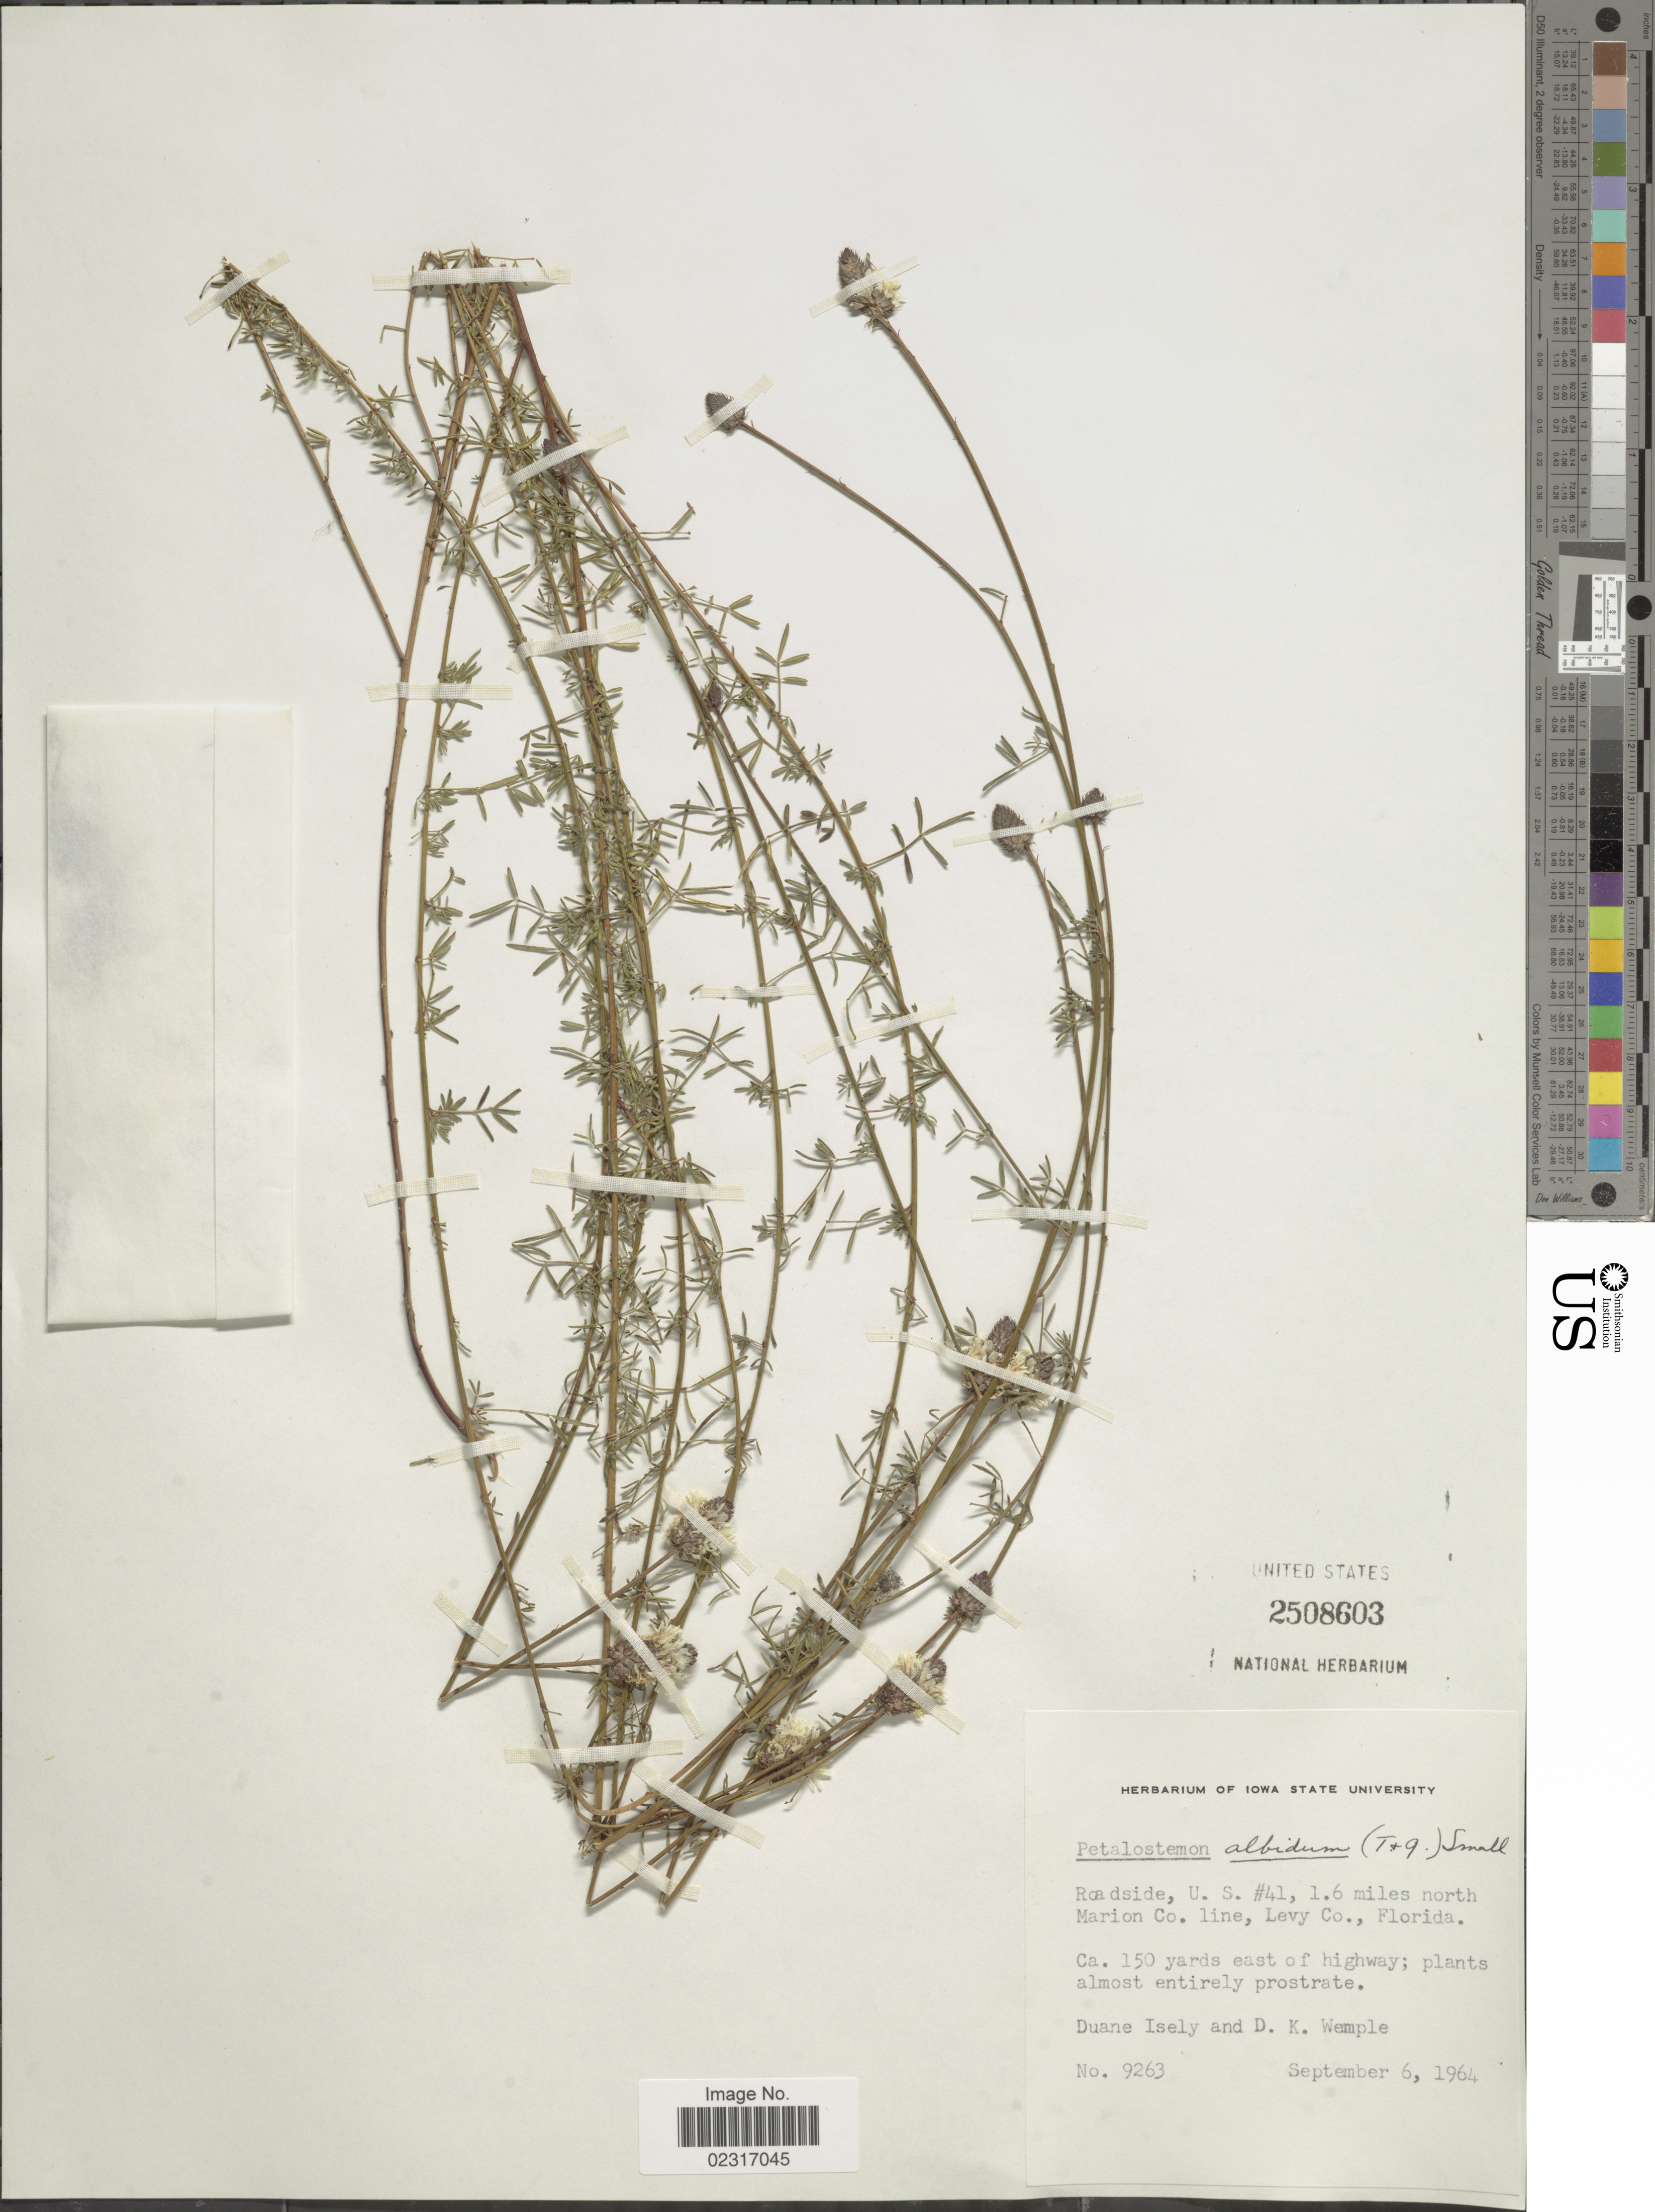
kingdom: Plantae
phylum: Tracheophyta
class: Magnoliopsida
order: Fabales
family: Fabaceae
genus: Dalea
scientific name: Dalea carnea var. albida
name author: (Torr. & A. Gray) Barneby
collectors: D. Isely & D. Wemple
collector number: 9263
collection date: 1964-09-06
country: United States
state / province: Florida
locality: Roadside, U.S. #41, 1.6 miles north Marion Co. line, Levy Co.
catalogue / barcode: US 2508603